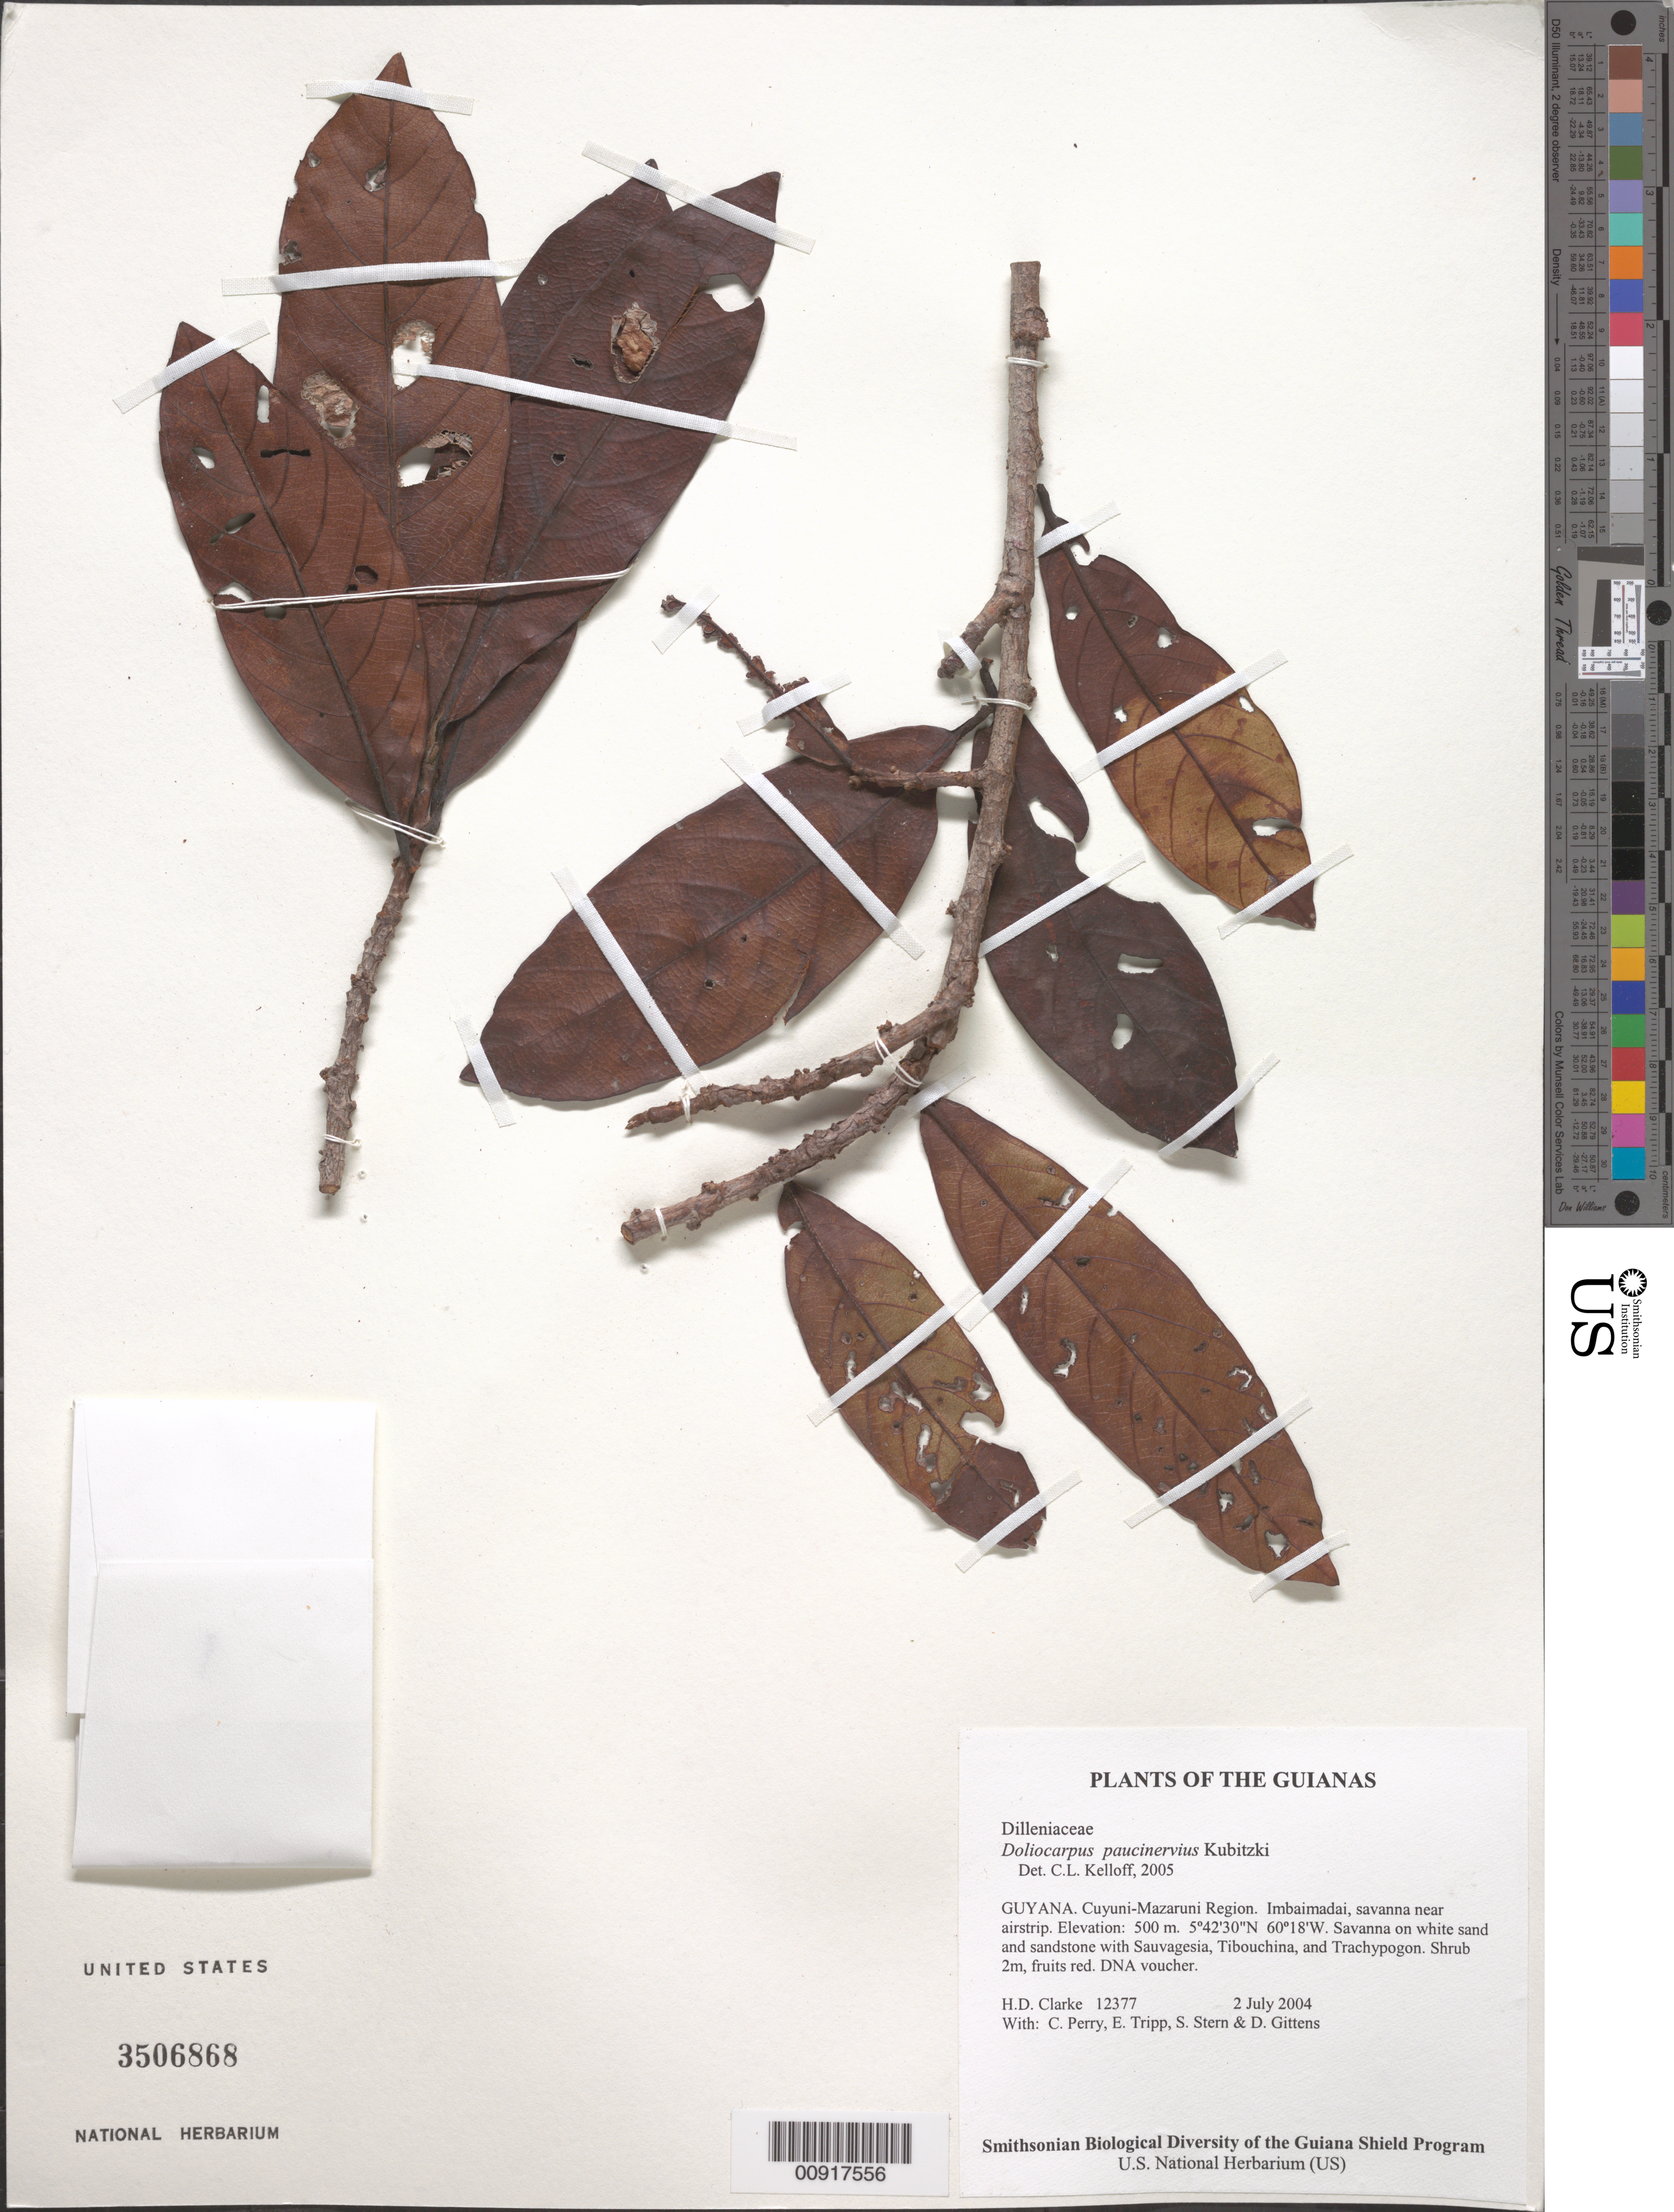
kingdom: Plantae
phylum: Tracheophyta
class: Magnoliopsida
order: Dilleniales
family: Dilleniaceae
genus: Doliocarpus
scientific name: Doliocarpus paucinervis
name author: Kubitzki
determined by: Kelloff, Carol L., (US), Smithsonian Institution - National Museum of Natural History (UNITED STATES)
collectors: H. D. Clarke, C. Perry, E. Tripp, S. R. Stern & D. Gittens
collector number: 12377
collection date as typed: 2 July 2004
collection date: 2004-07-02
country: Guyana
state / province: Cuyuni-Mazaruni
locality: Imbaimadai, savanna near airstrip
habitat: Savanna on white sand and sandstone with Sauvagesia, Tibouchina, and Trachypogon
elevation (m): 500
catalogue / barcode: US 3506868